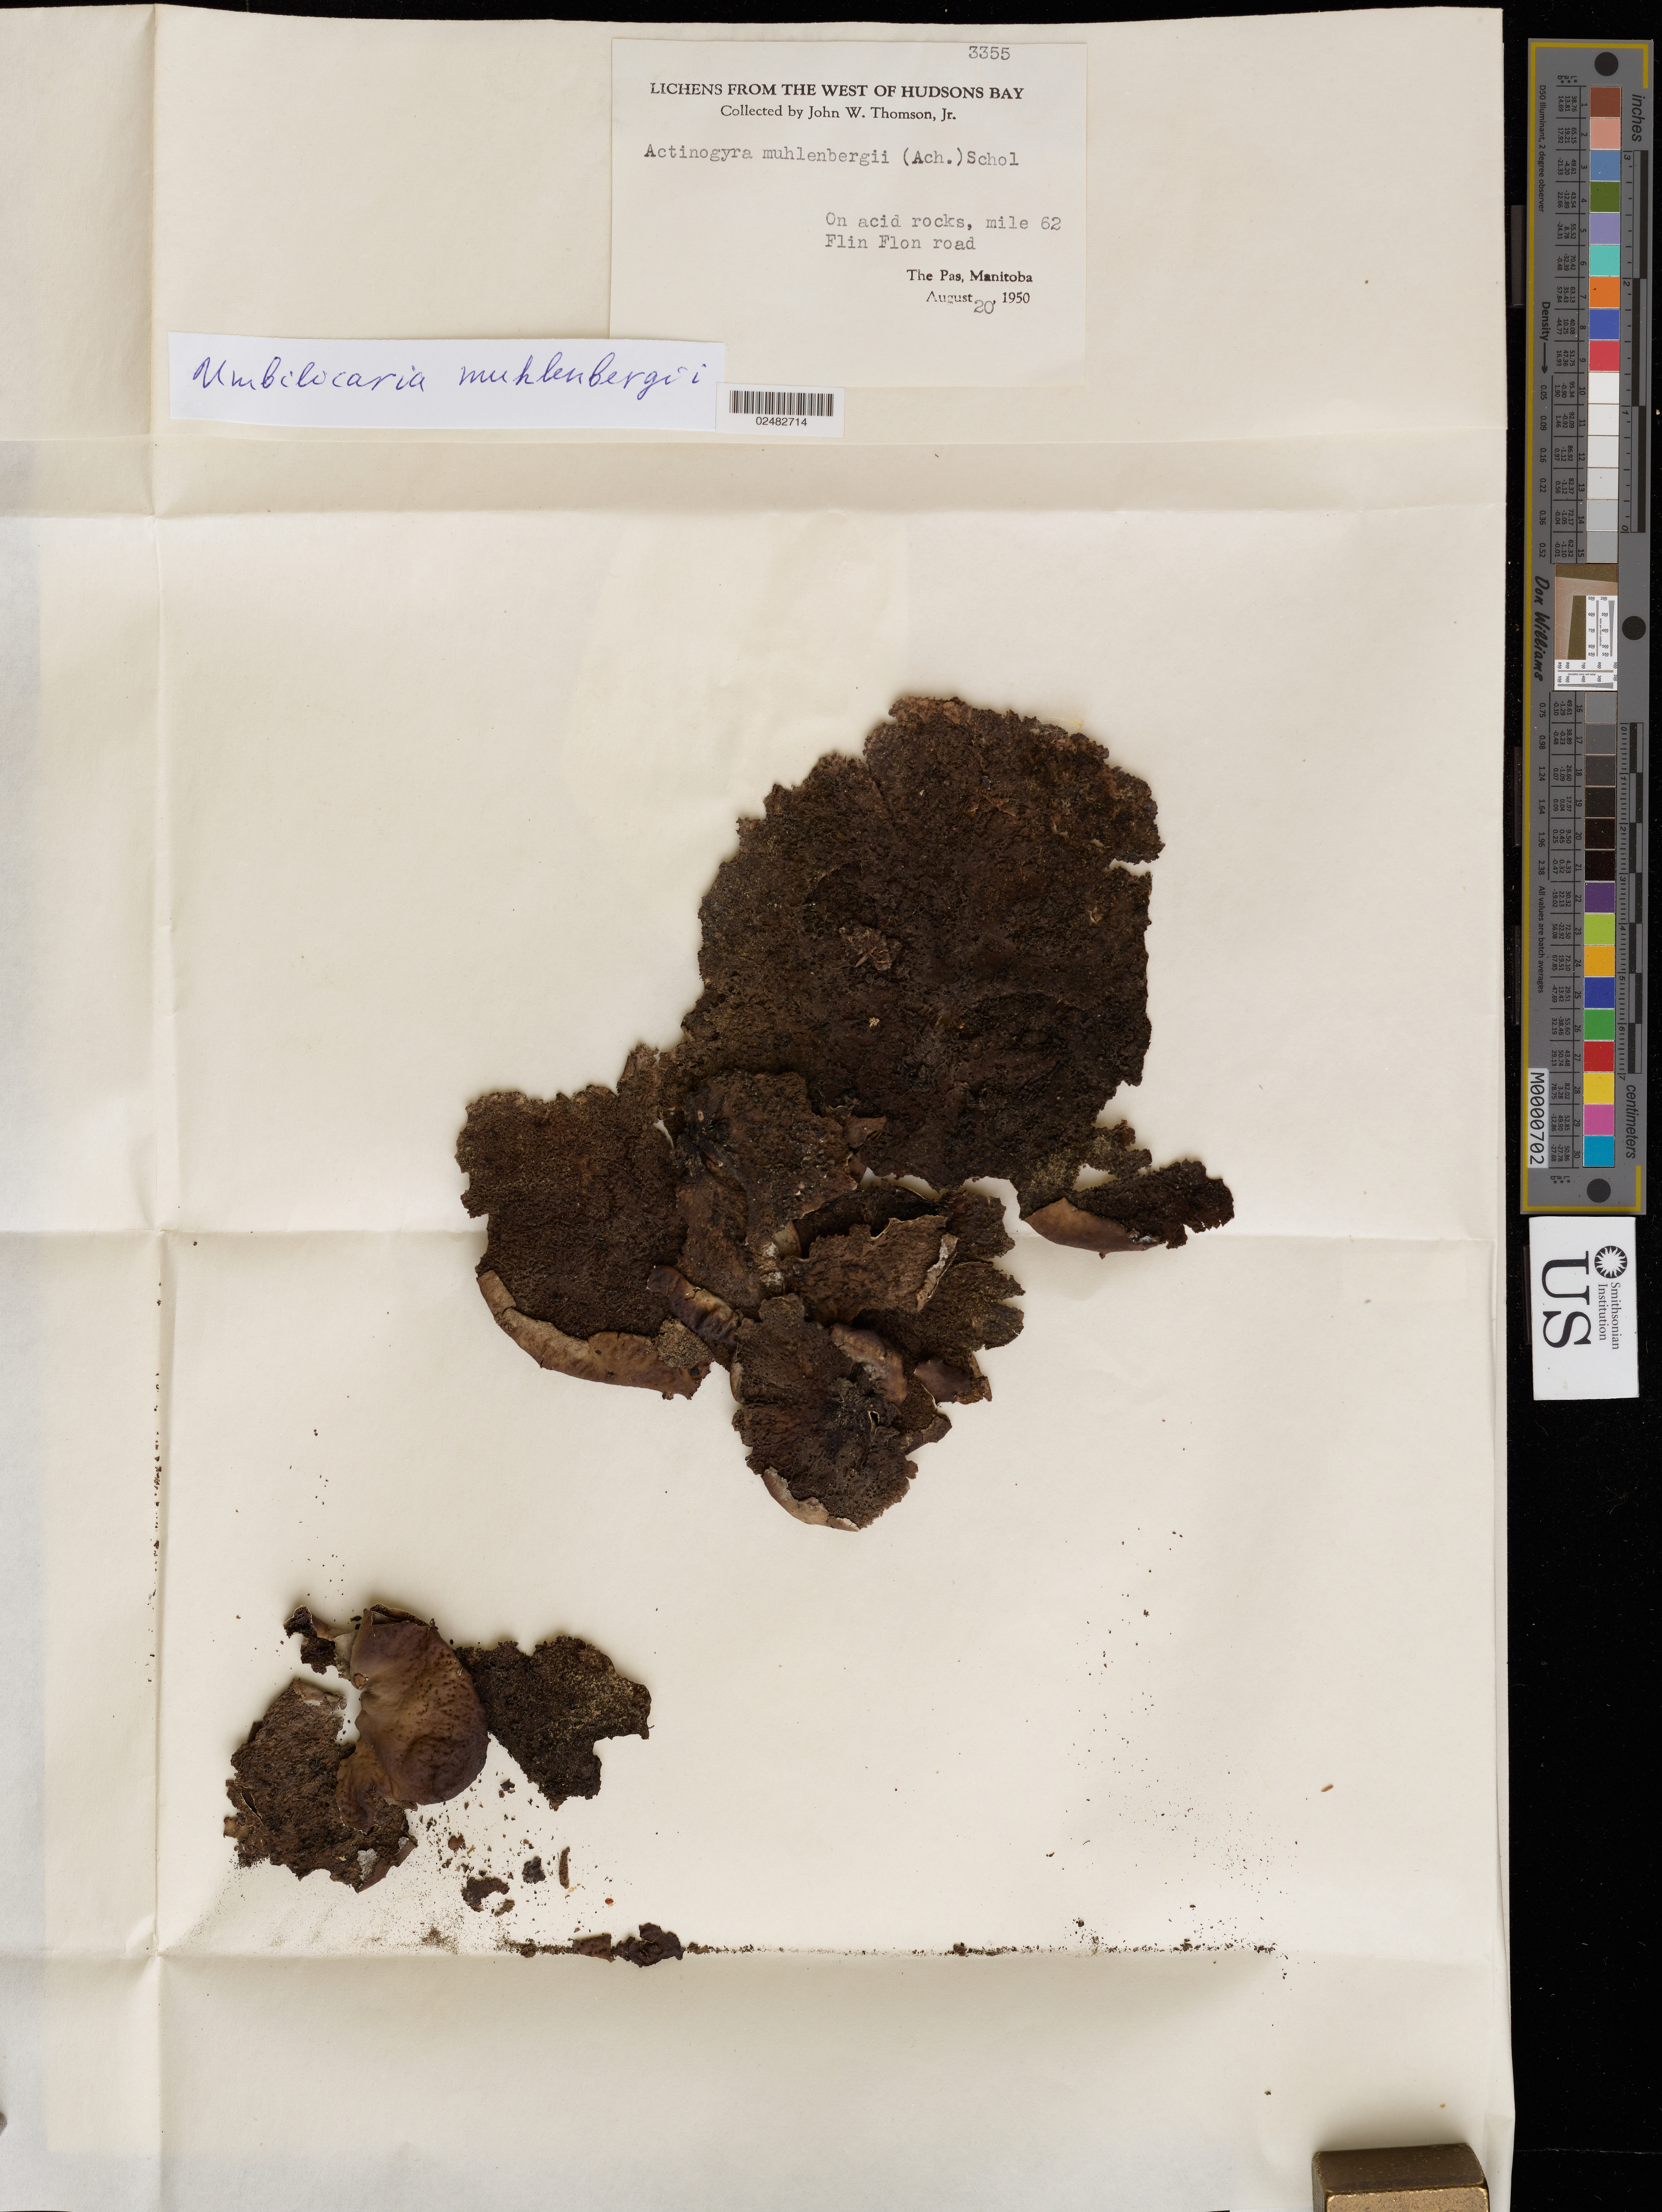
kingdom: Fungi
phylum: Ascomycota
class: Lecanoromycetes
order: Umbilicariales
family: Umbilicariaceae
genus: Umbilicaria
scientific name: Umbilicaria muehlenbergii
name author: (Ach.) Tuck.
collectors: J. W. Thomson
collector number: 3355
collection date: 1950-08-20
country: Canada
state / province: Manitoba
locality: Mi 62 Flin Flon road, N of the Pas.